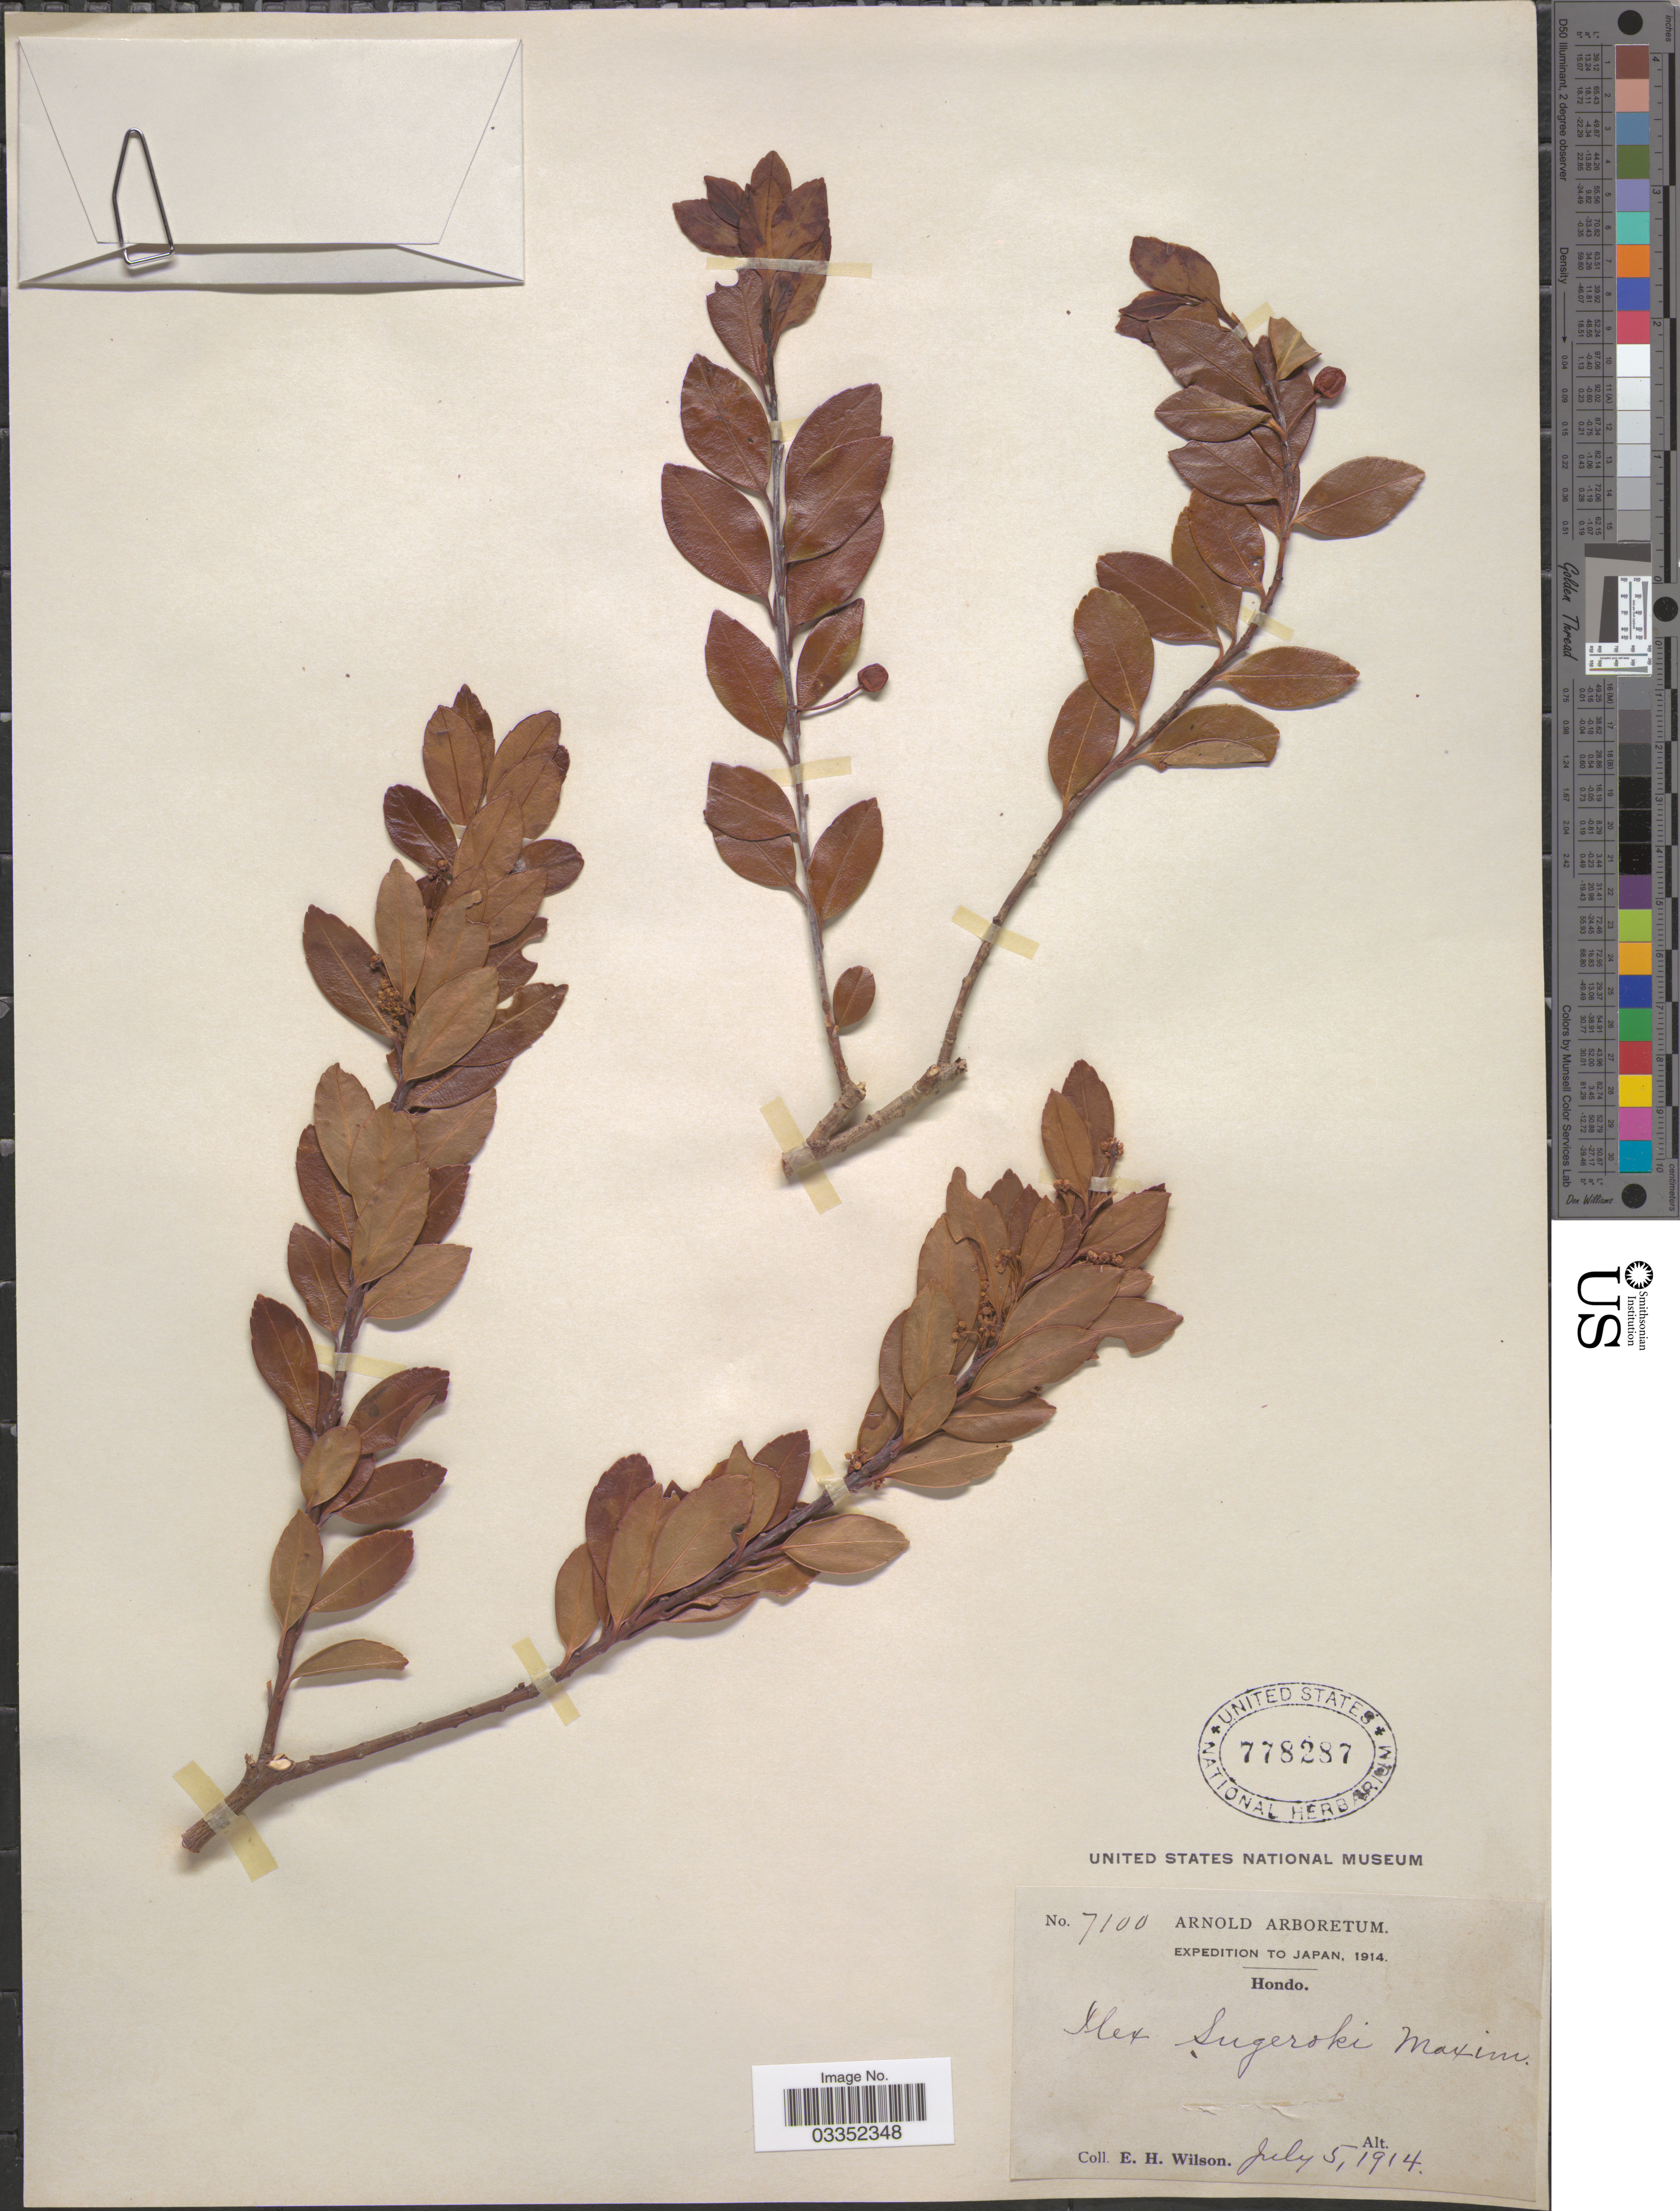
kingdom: Plantae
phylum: Tracheophyta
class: Magnoliopsida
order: Aquifoliales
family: Aquifoliaceae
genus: Ilex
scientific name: Ilex sugerokii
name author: Maxim.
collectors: E. Wilson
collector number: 7100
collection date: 1914-07-05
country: Japan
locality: Hondo.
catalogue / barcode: US 778287